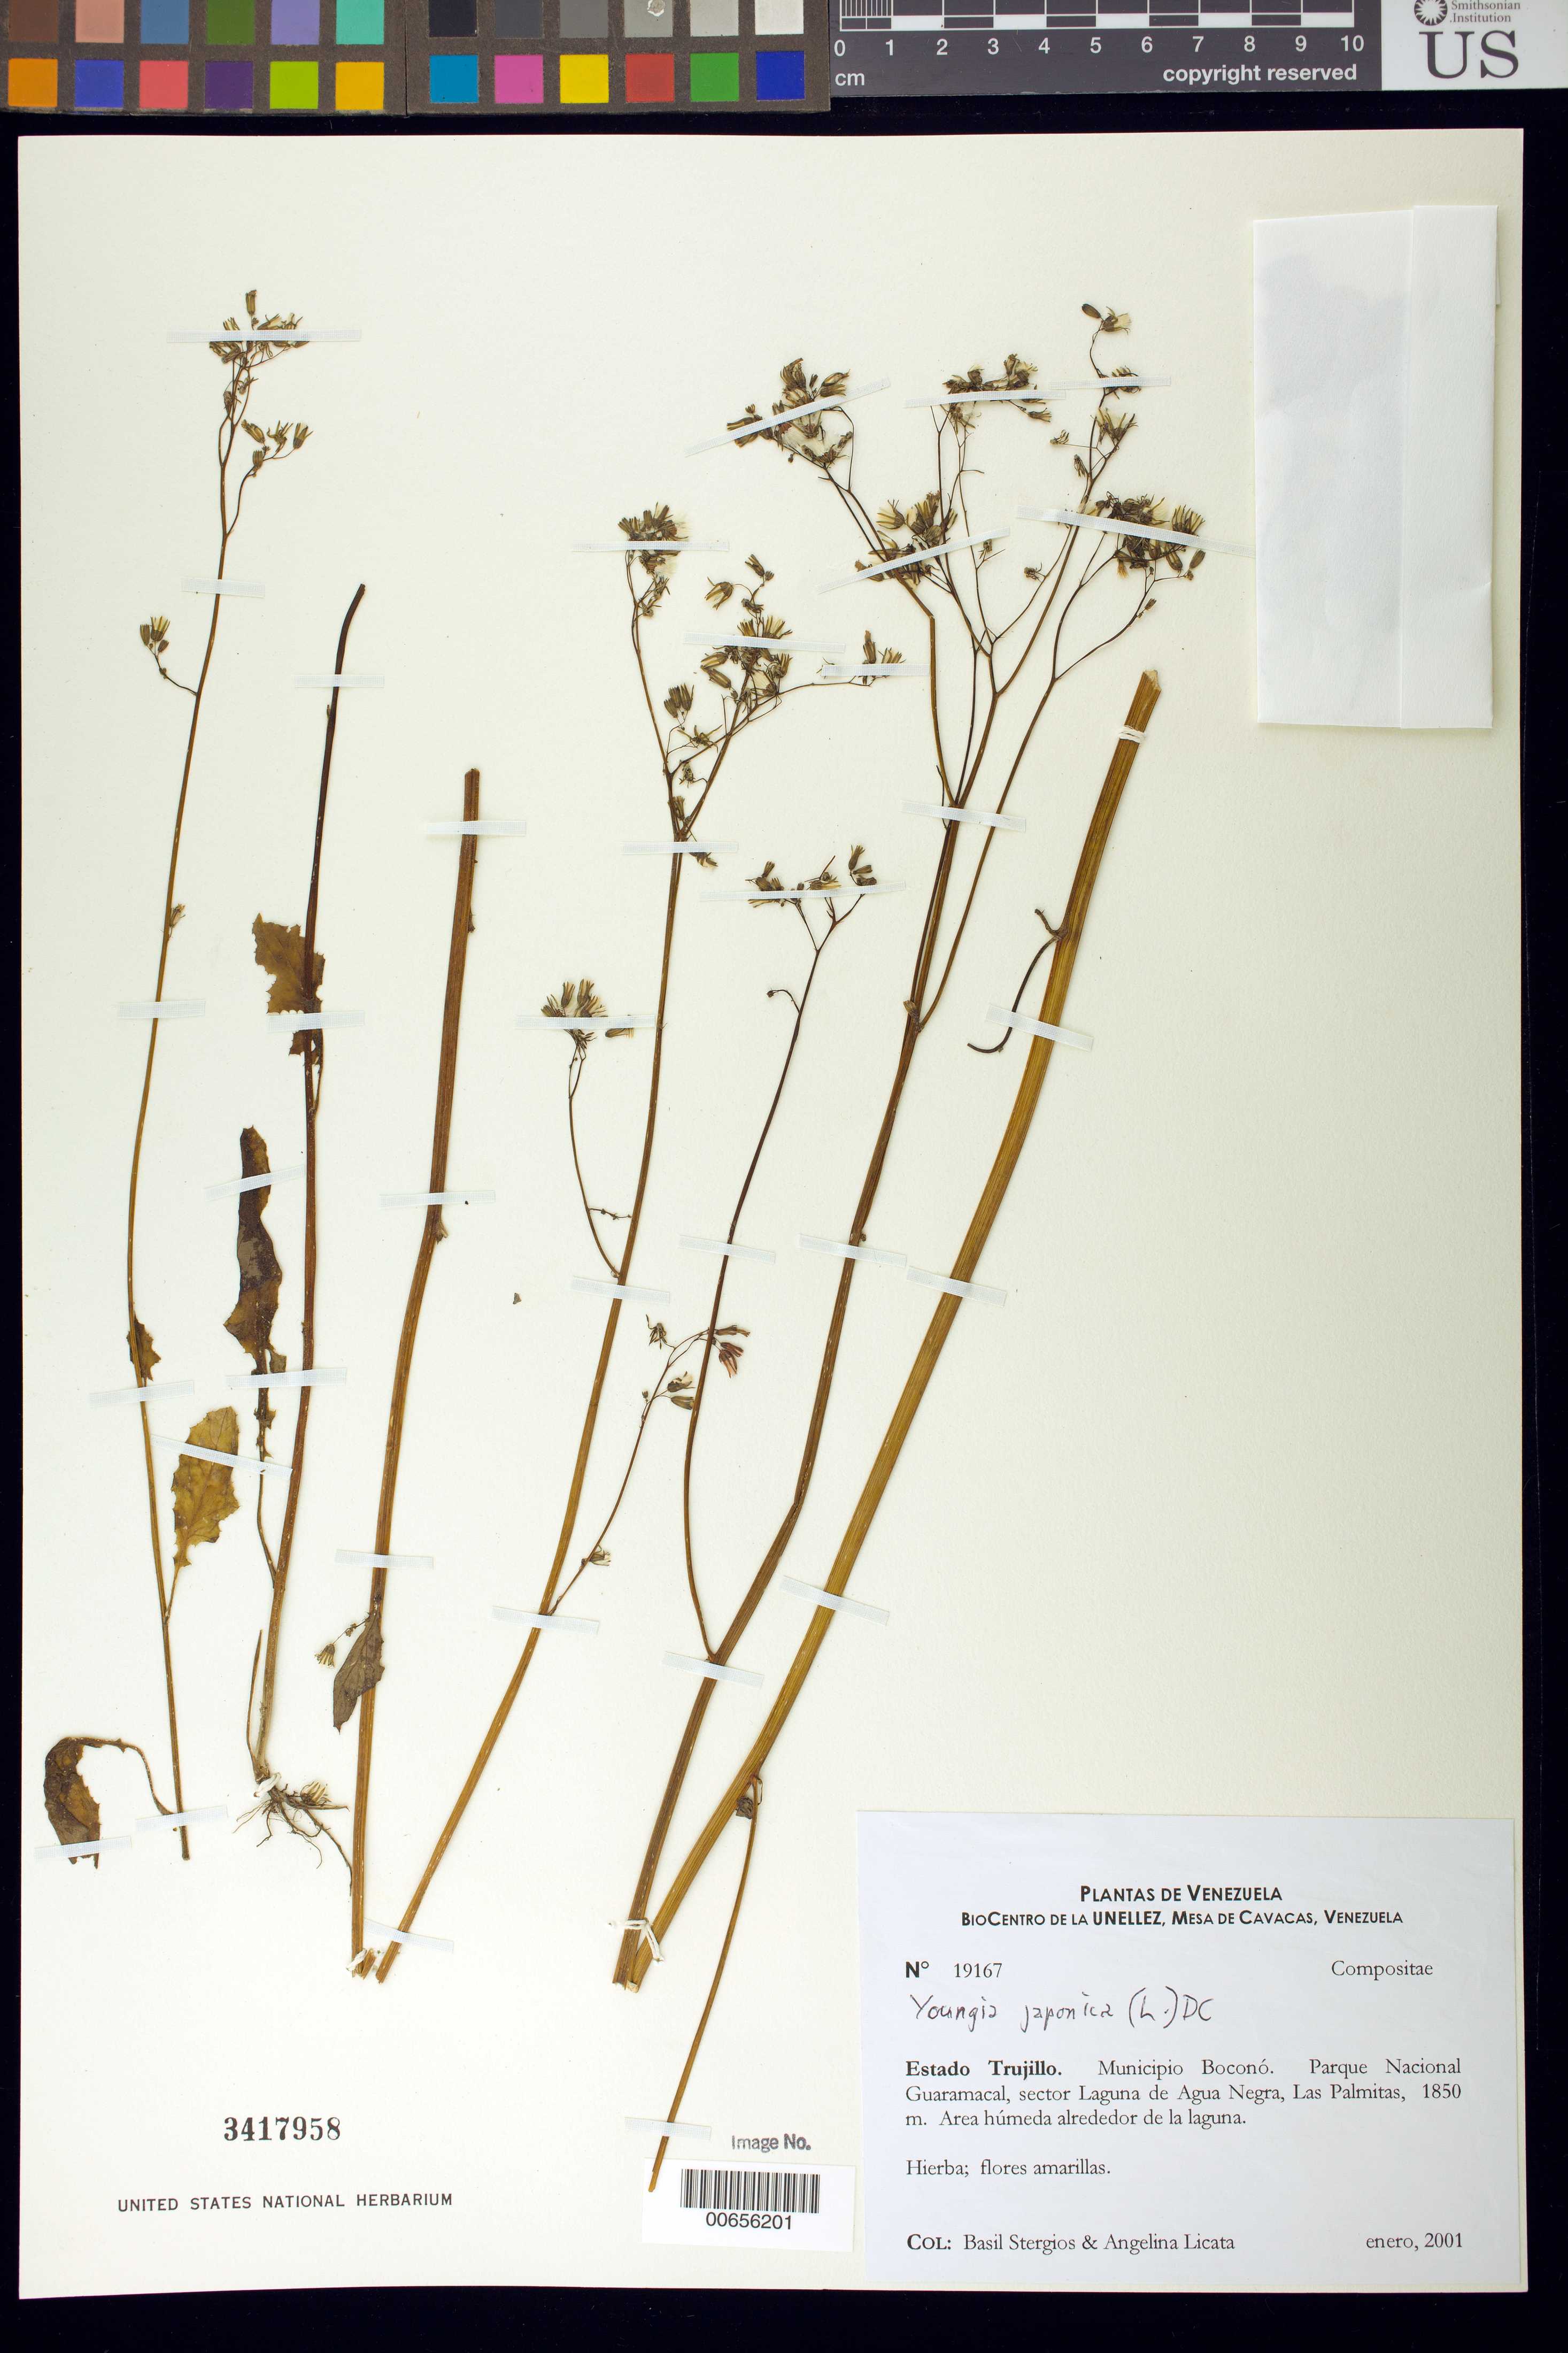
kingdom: Plantae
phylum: Tracheophyta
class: Magnoliopsida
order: Asterales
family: Asteraceae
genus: Youngia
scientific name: Youngia japonica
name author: (L.) DC.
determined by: Robinson, Harold E., (US)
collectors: B. G. Stergios & A. Licata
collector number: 19167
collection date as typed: Jan 2001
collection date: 2001-01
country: Venezuela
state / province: Trujillo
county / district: Boconó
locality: Parque Nacional Guaramacal, sector Laguna de Agua Negra, Las Palmitas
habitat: Area húmeda alrededor de la laguna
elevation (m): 1850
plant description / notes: PORT, US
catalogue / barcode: US 3417958